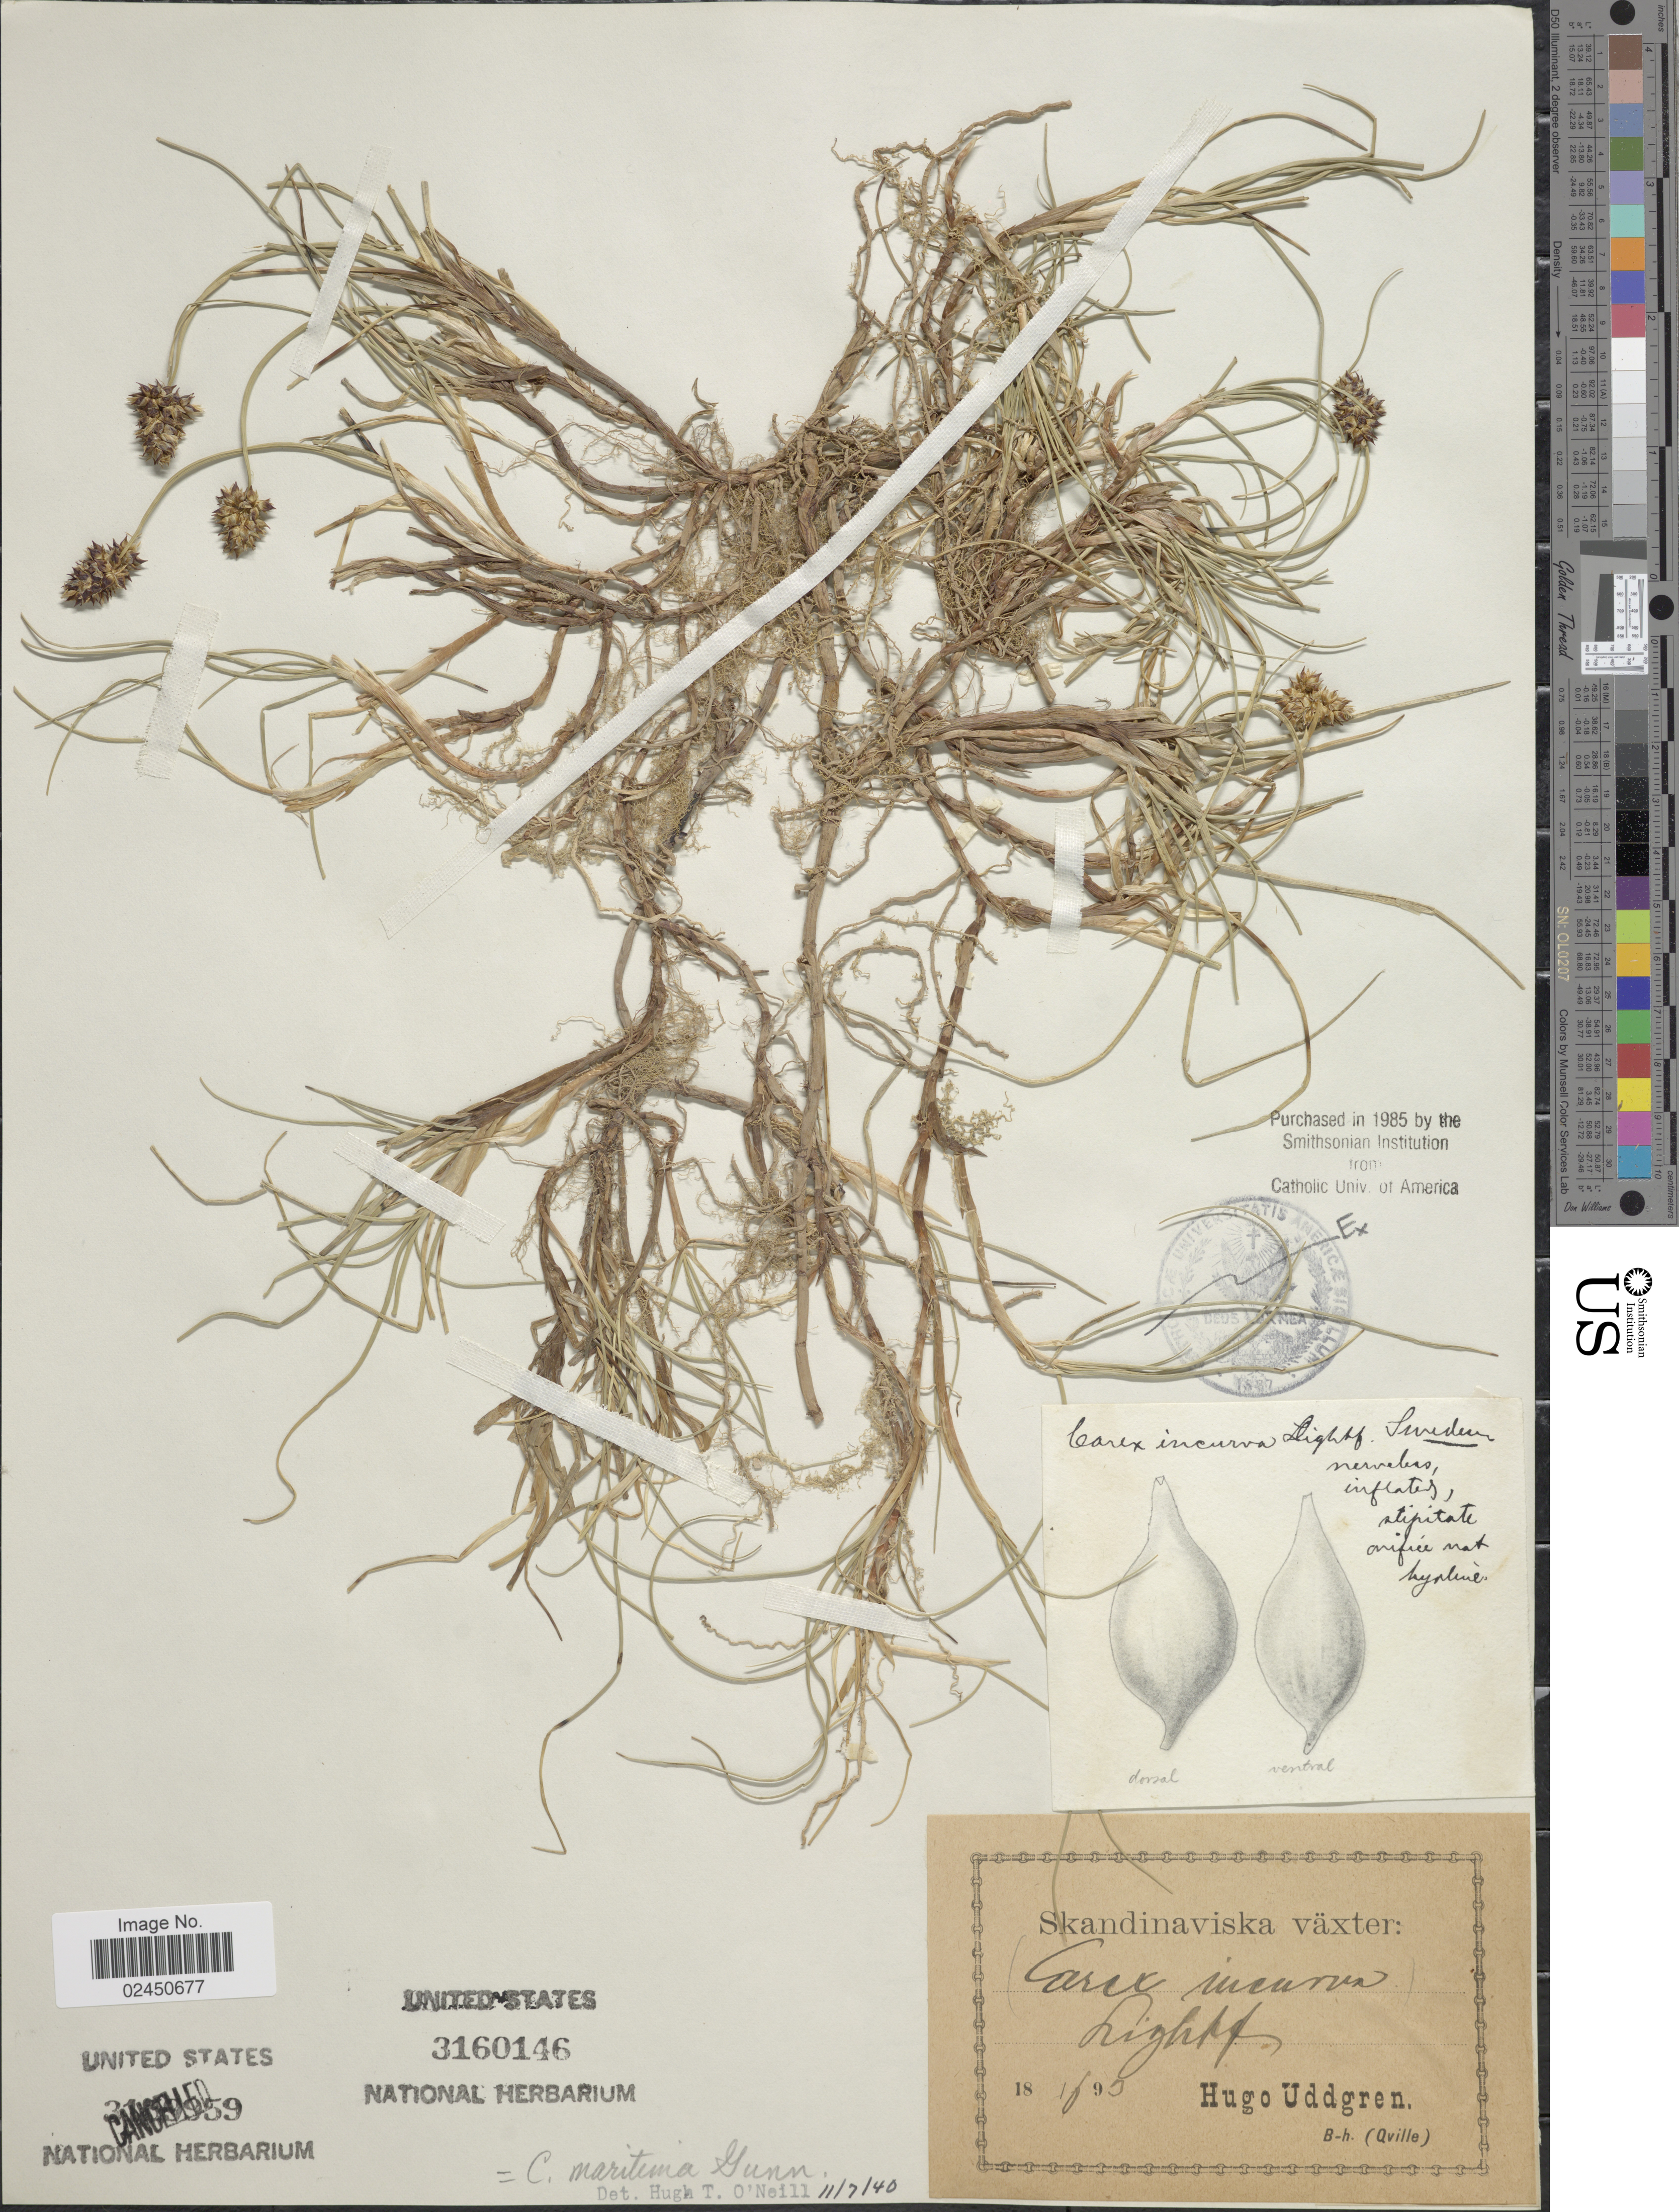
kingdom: Plantae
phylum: Tracheophyta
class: Liliopsida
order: Poales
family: Cyperaceae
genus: Carex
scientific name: Carex maritima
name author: Gunnerus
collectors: H. Uddgren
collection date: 1895-06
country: Sweden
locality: Skandinaviska vaxter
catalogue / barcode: US 3160146